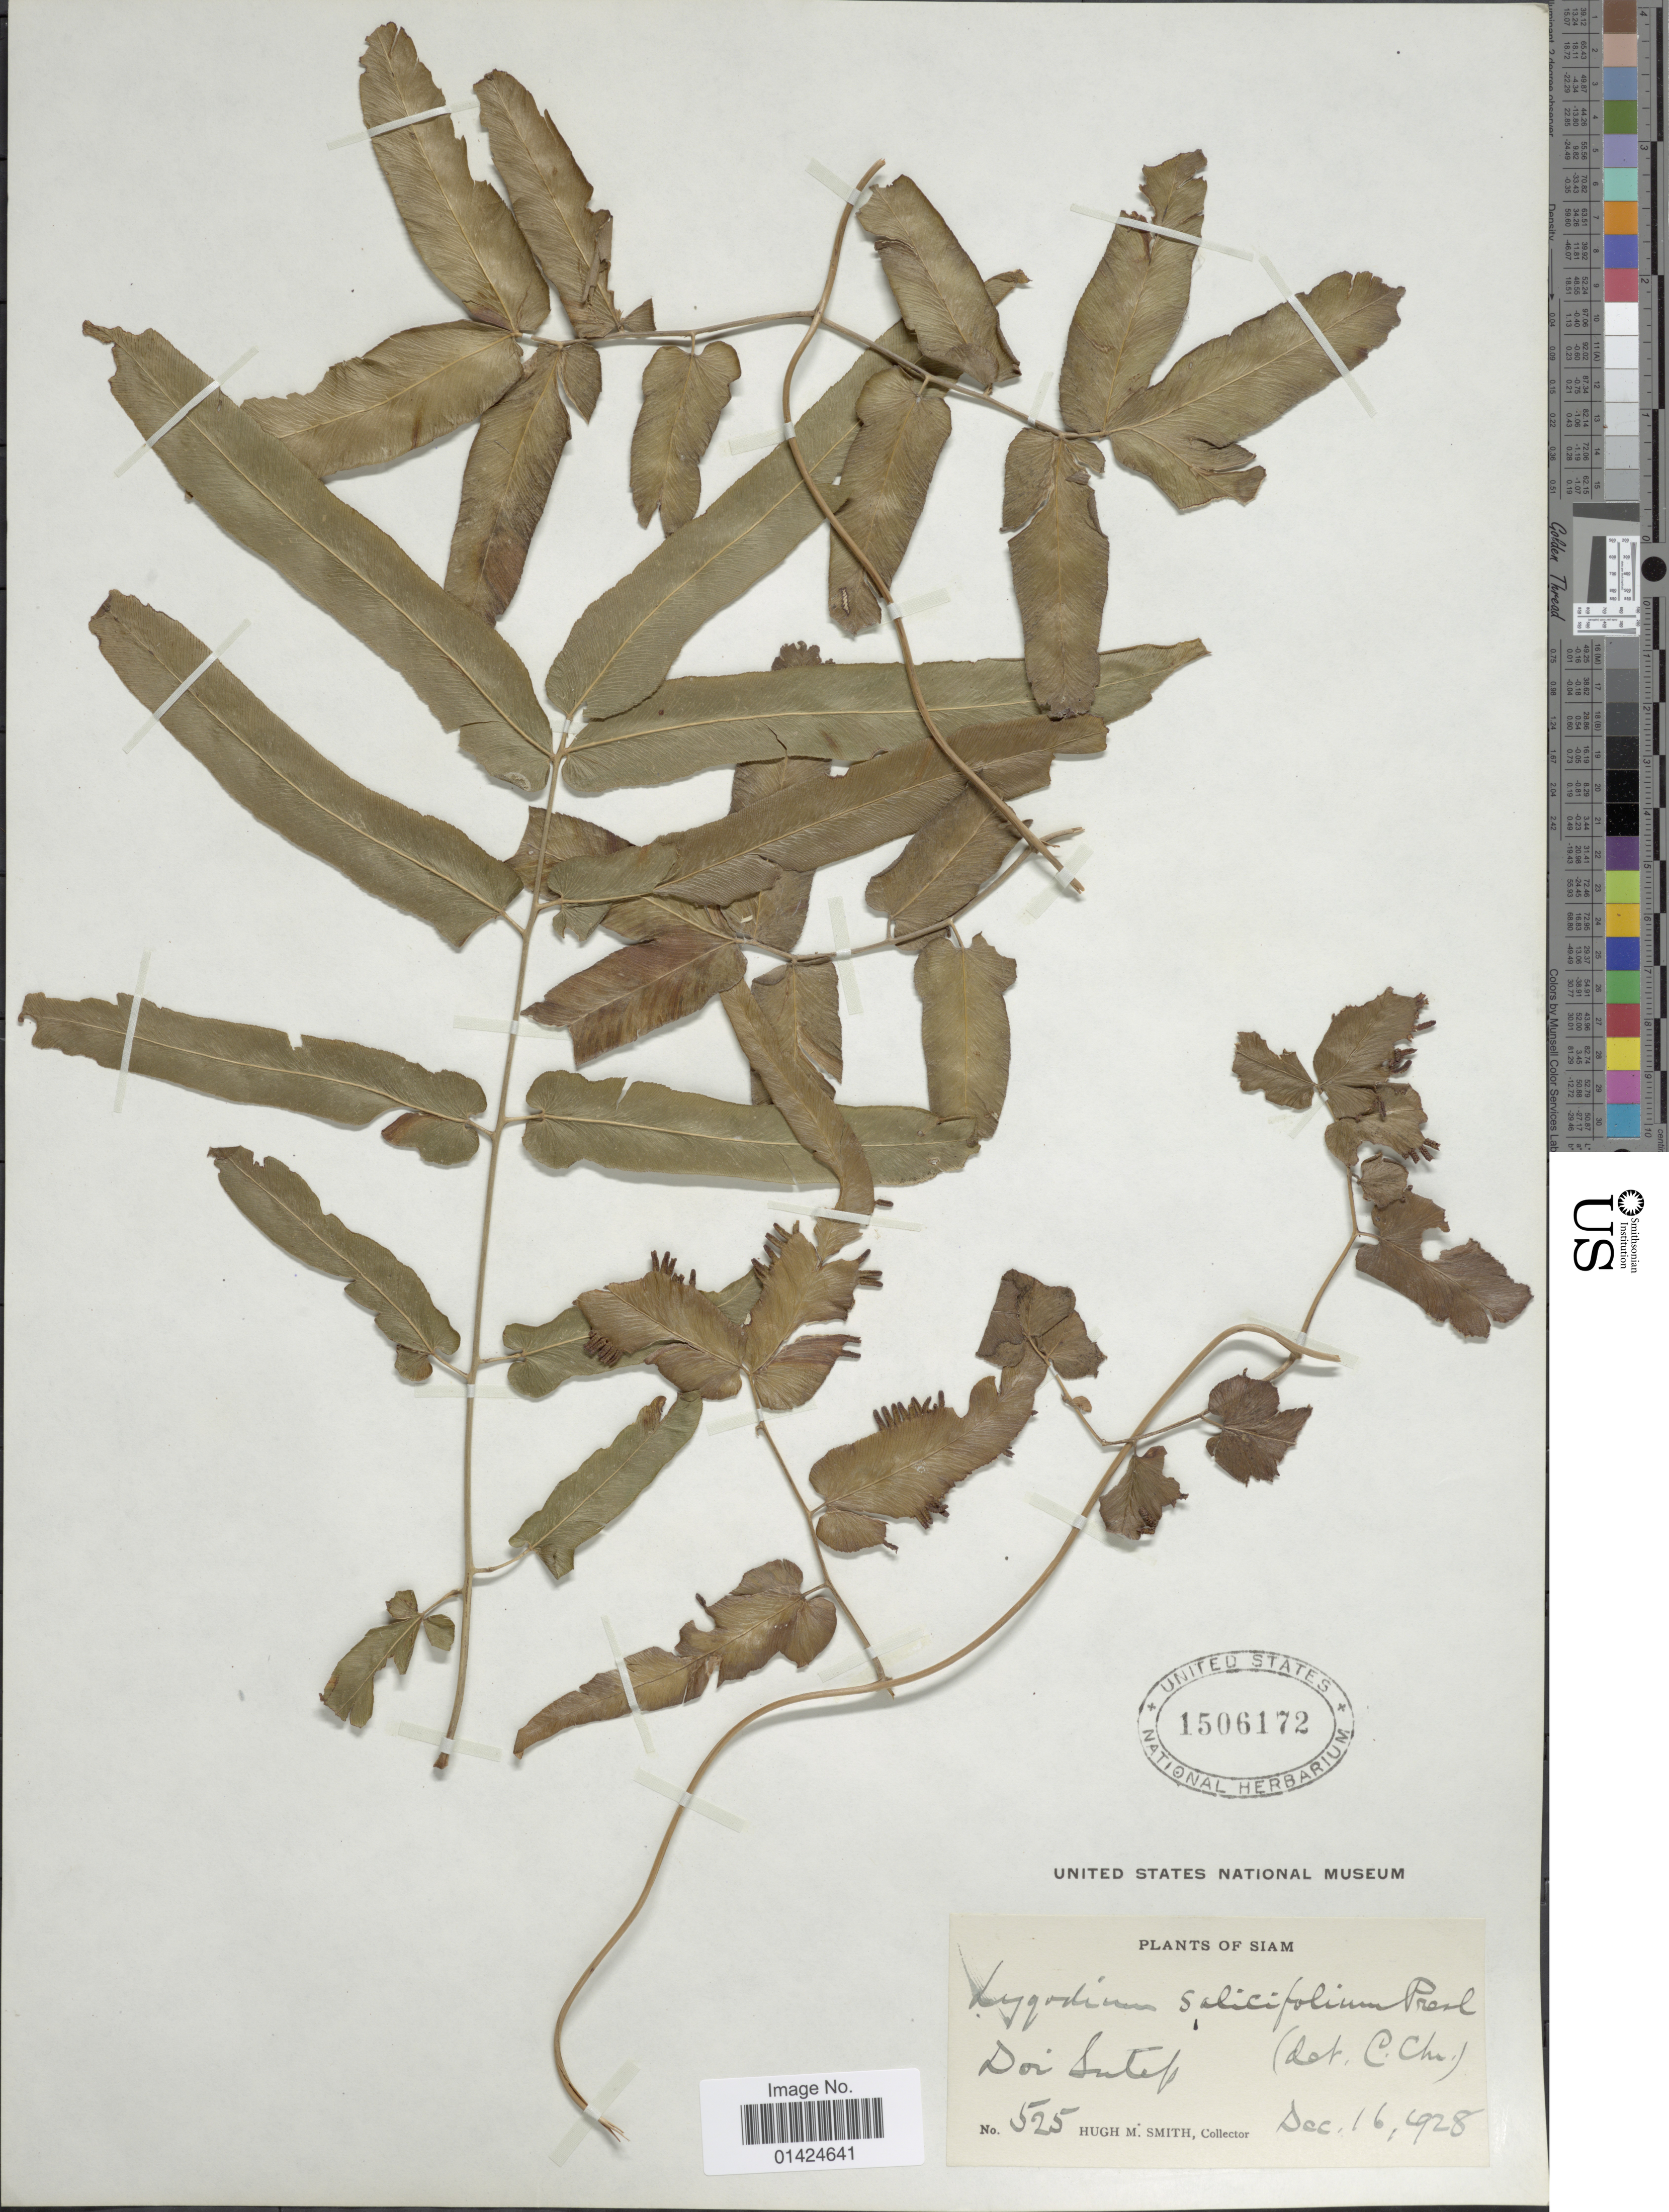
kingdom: Plantae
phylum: Tracheophyta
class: Polypodiopsida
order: Schizaeales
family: Lygodiaceae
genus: Lygodium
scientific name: Lygodium sailcifolium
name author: C. Presl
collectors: H. M. Smith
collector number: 525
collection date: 1928-12-16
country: Thailand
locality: Siam, Doi Sutep.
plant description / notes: No precise locality correction needed.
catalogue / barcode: US 1506172